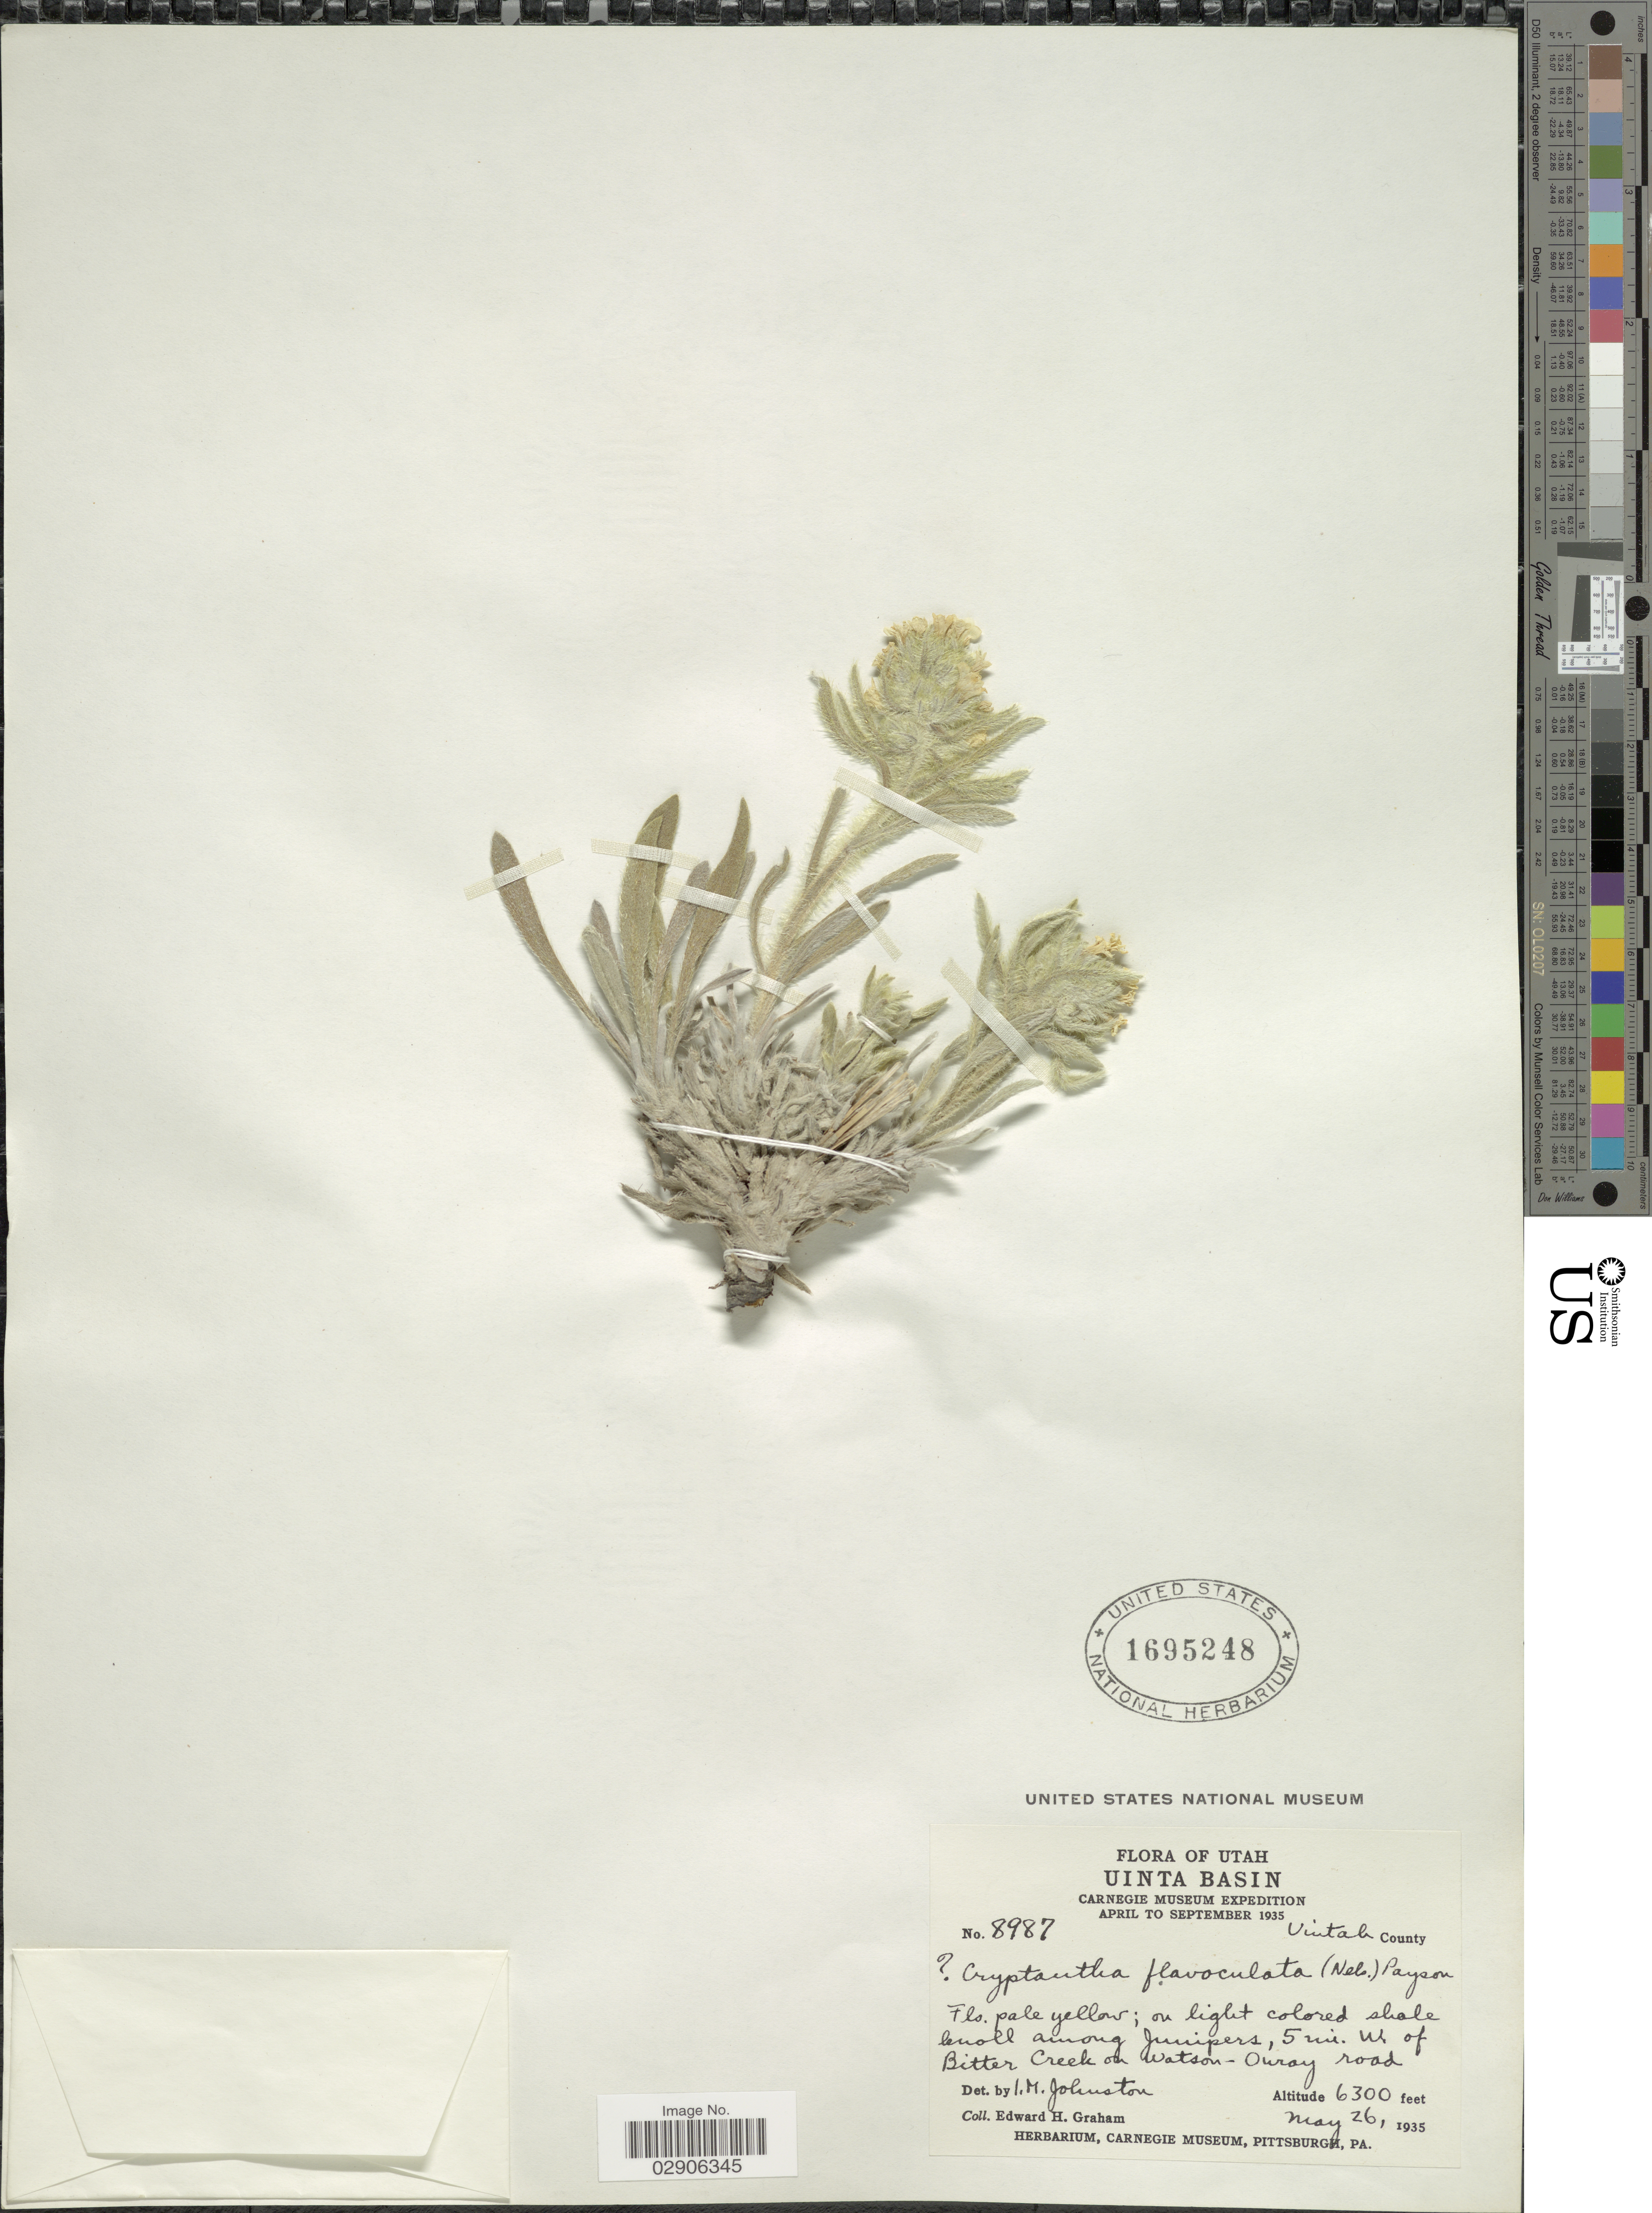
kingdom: Plantae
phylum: Tracheophyta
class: Magnoliopsida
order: Boraginales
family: Boraginaceae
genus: Cryptantha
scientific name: Cryptantha flavoculata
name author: (A. Nelson) Payson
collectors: E. H. Graham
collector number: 8987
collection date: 1935-05-26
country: United States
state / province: Utah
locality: Uinta Basin. Uintah County. Among Junipers, 5 mi W. of Bitter Creek on Watson - Ouray road.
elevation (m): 1920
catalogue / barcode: US 1695248